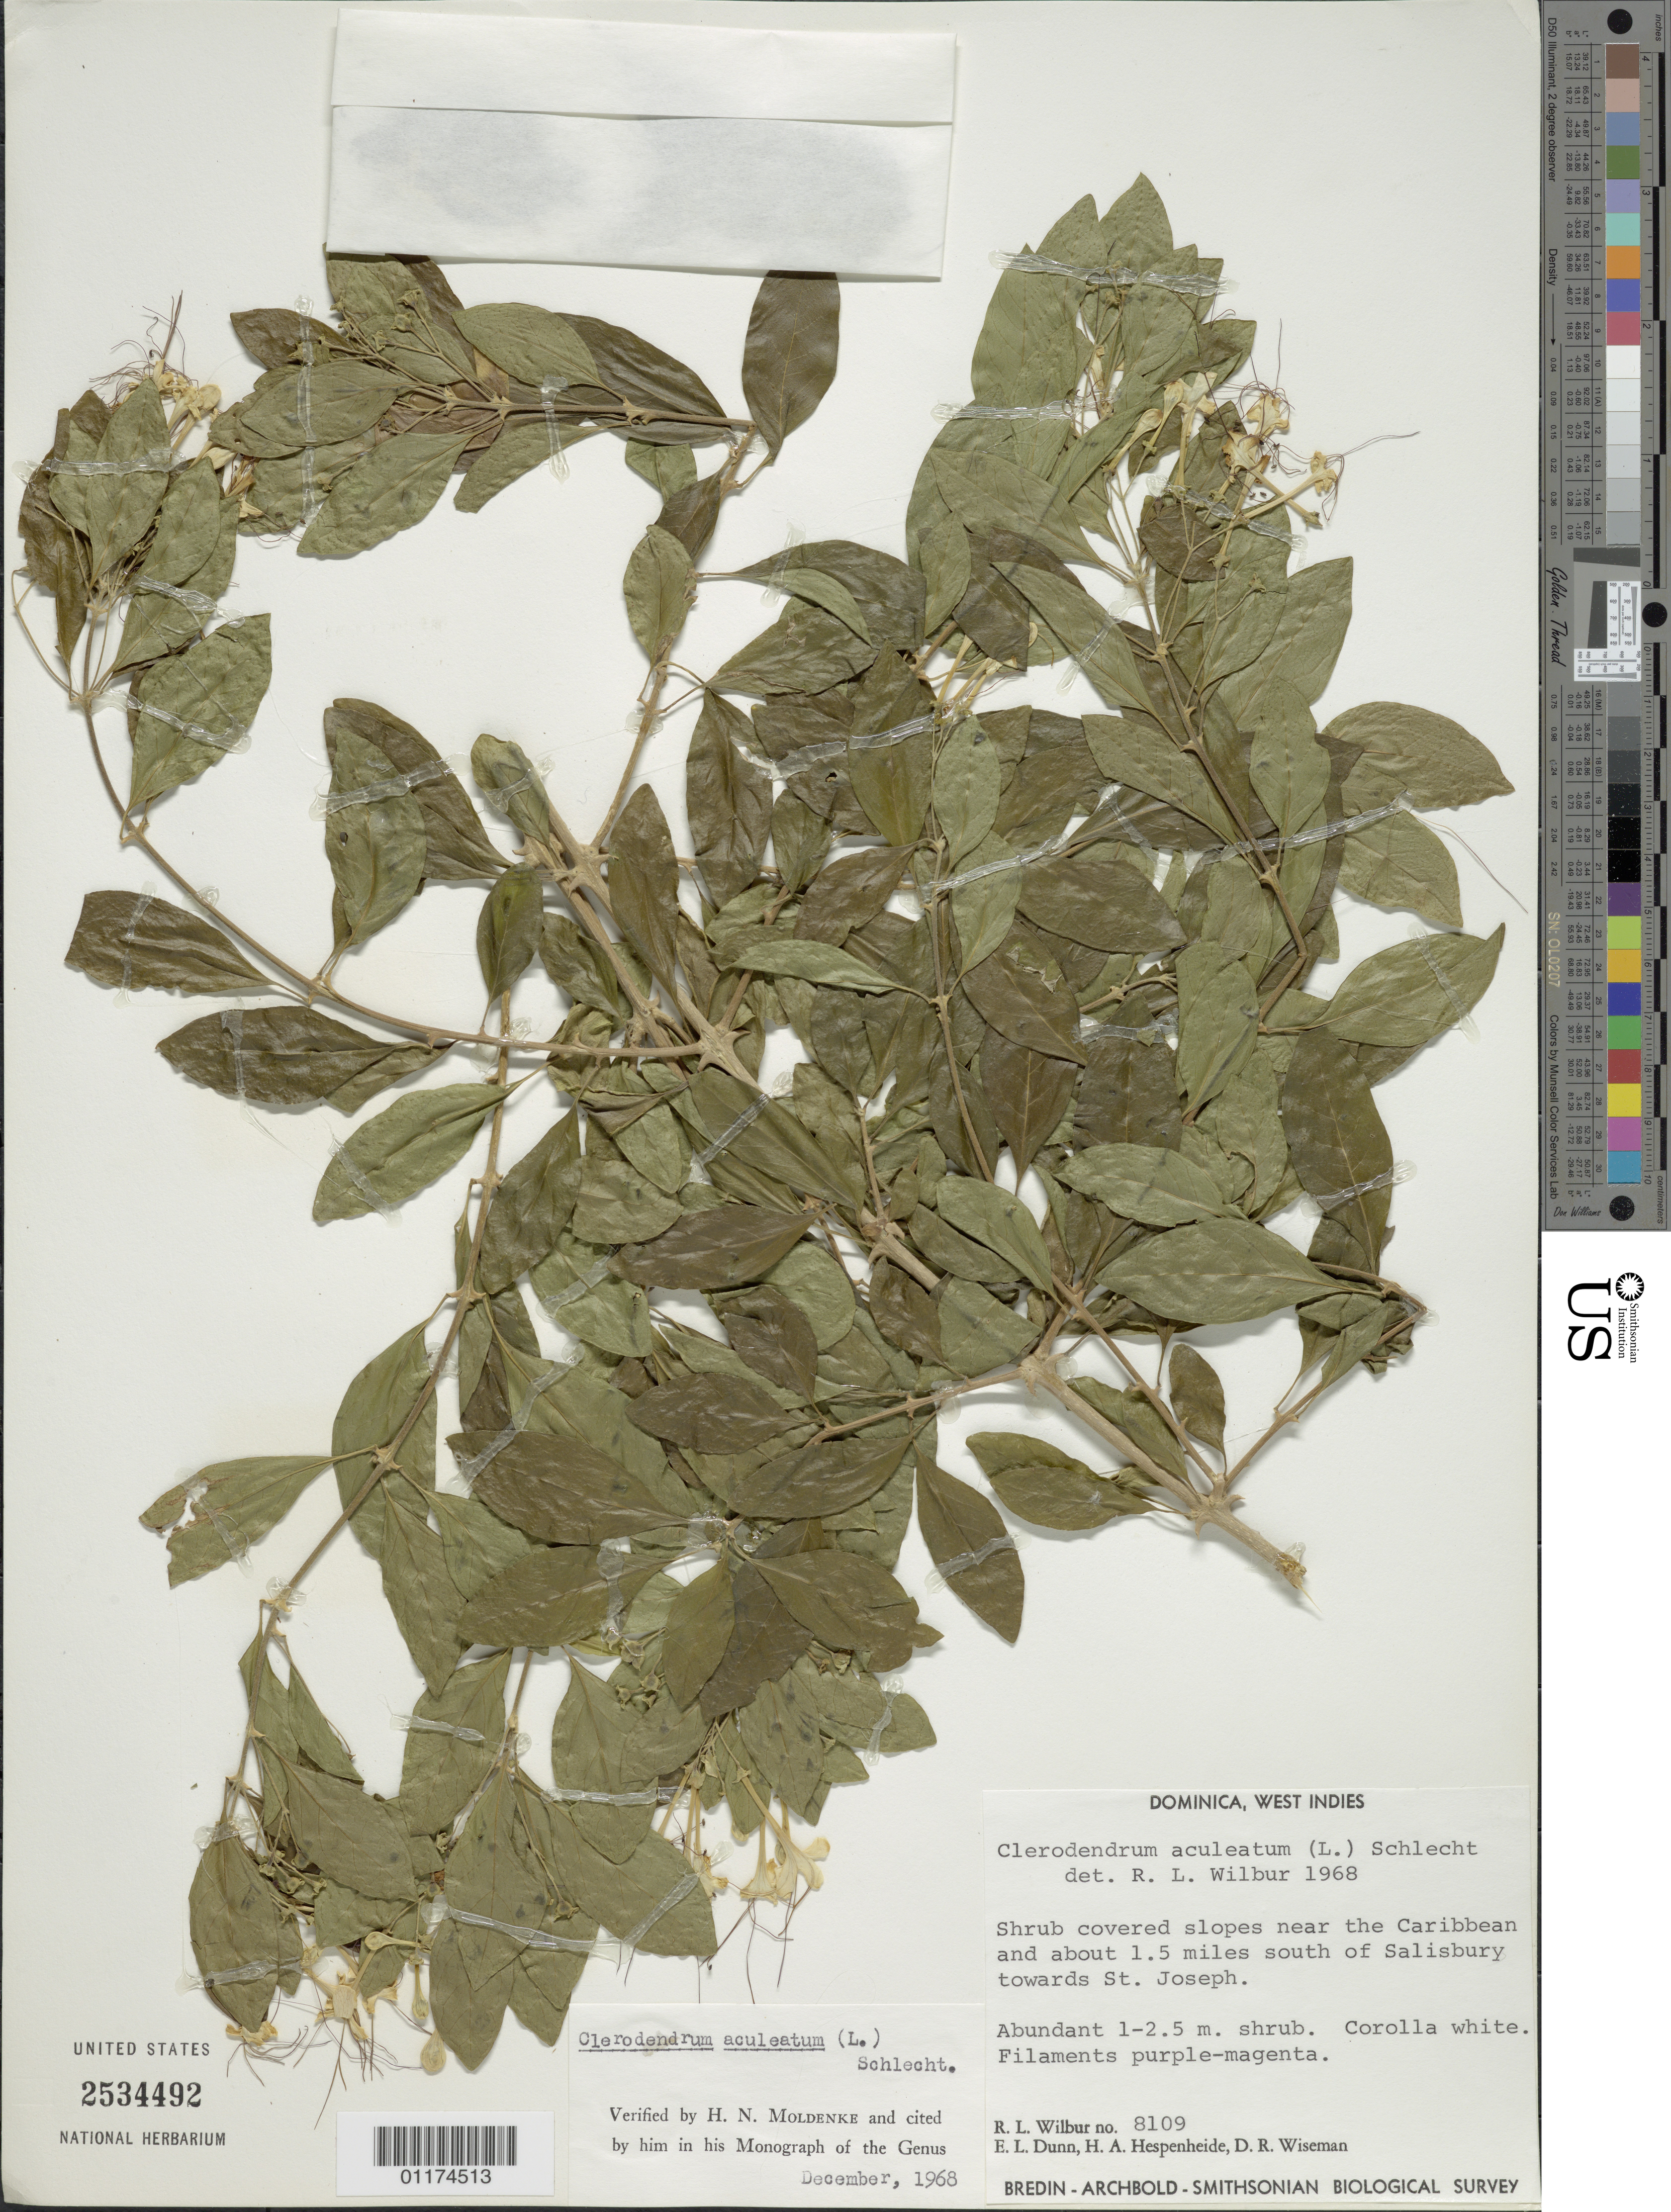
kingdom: Plantae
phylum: Tracheophyta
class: Magnoliopsida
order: Lamiales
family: Lamiaceae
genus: Clerodendrum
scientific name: Clerodendrum aculeatum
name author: (L.) Schltdl.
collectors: R. L. Wilbur, E. Dunn, H. A. Hespenheide & D. R. Wiseman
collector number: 8109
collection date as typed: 1968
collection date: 1968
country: Dominica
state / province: St. Joseph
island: Dominica I.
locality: Shrub covered slopes near the Caribbean and about 1.5 miles south of Salisbury towards St. Joseph.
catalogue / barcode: US 2534492